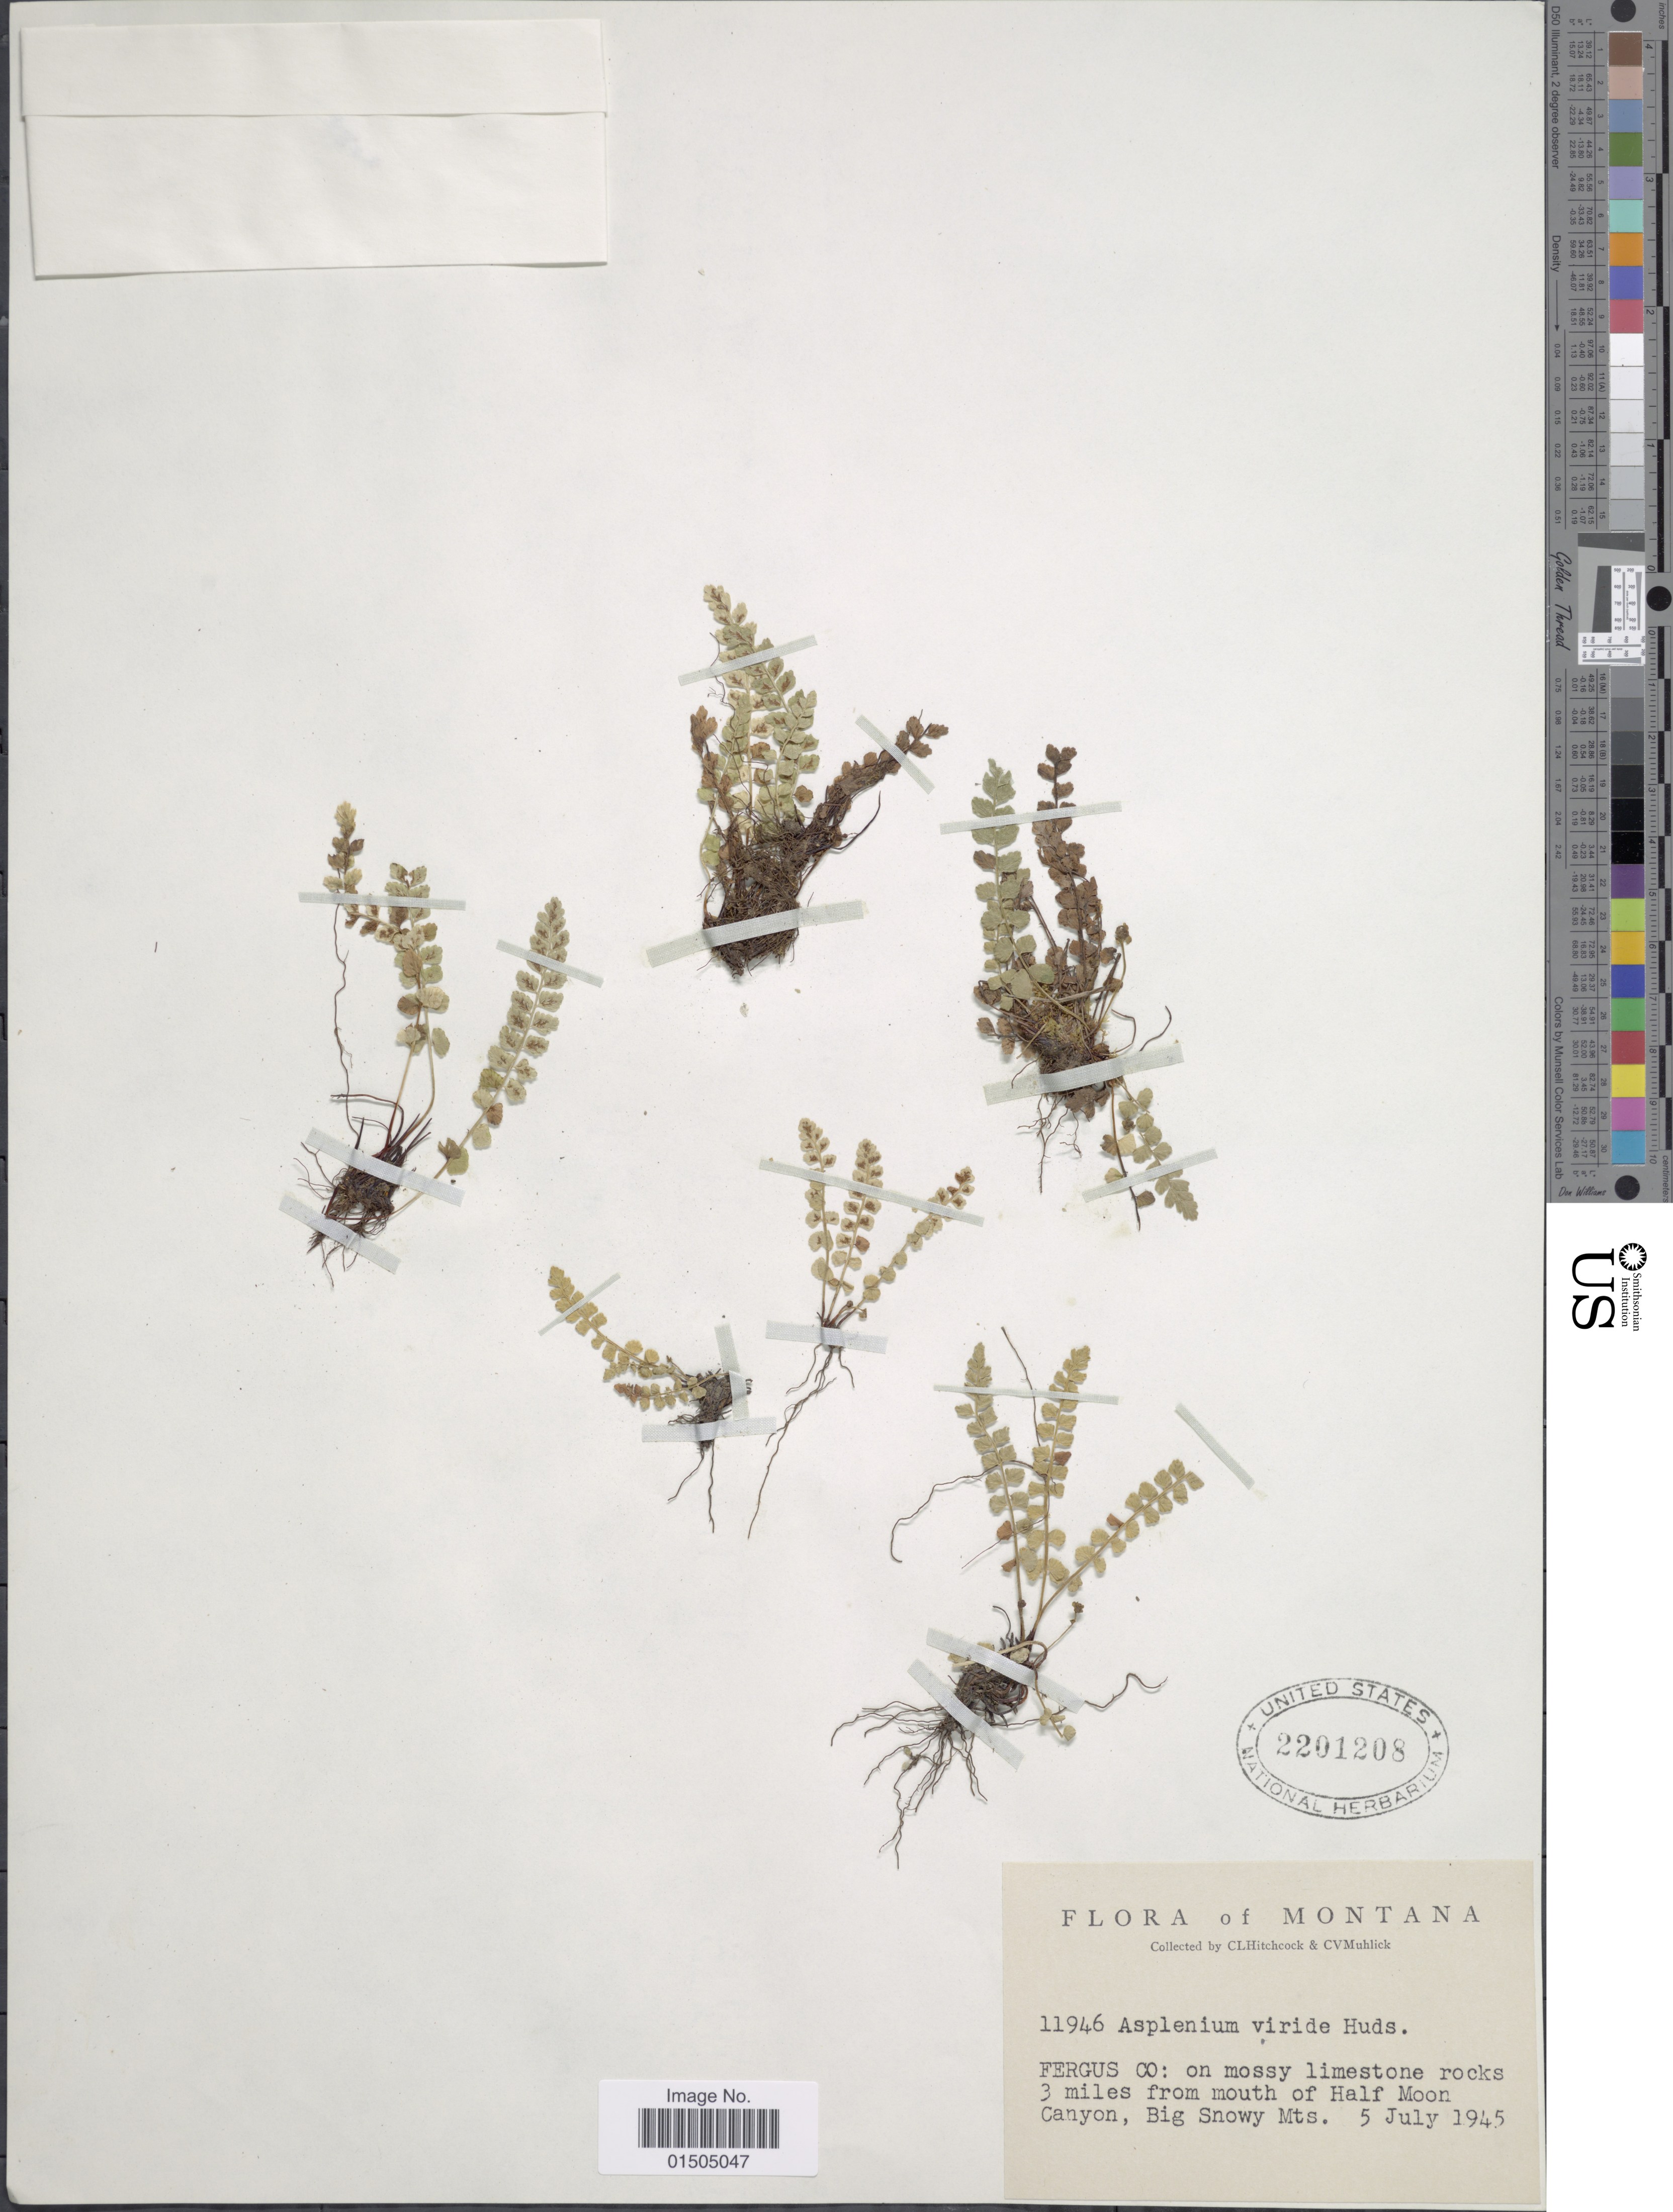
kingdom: Plantae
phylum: Tracheophyta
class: Polypodiopsida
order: Polypodiales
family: Aspleniaceae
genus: Asplenium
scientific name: Asplenium trichomanes-ramosum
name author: L.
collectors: C. L. Hitchcock & C. V. Muhlick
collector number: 11946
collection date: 1945-07-05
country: United States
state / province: Montana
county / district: Fergus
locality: On mossy limestone rocks 3 miles from mouth of Half Moon Canyon, Big Snowy Mts.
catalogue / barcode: US 2201208